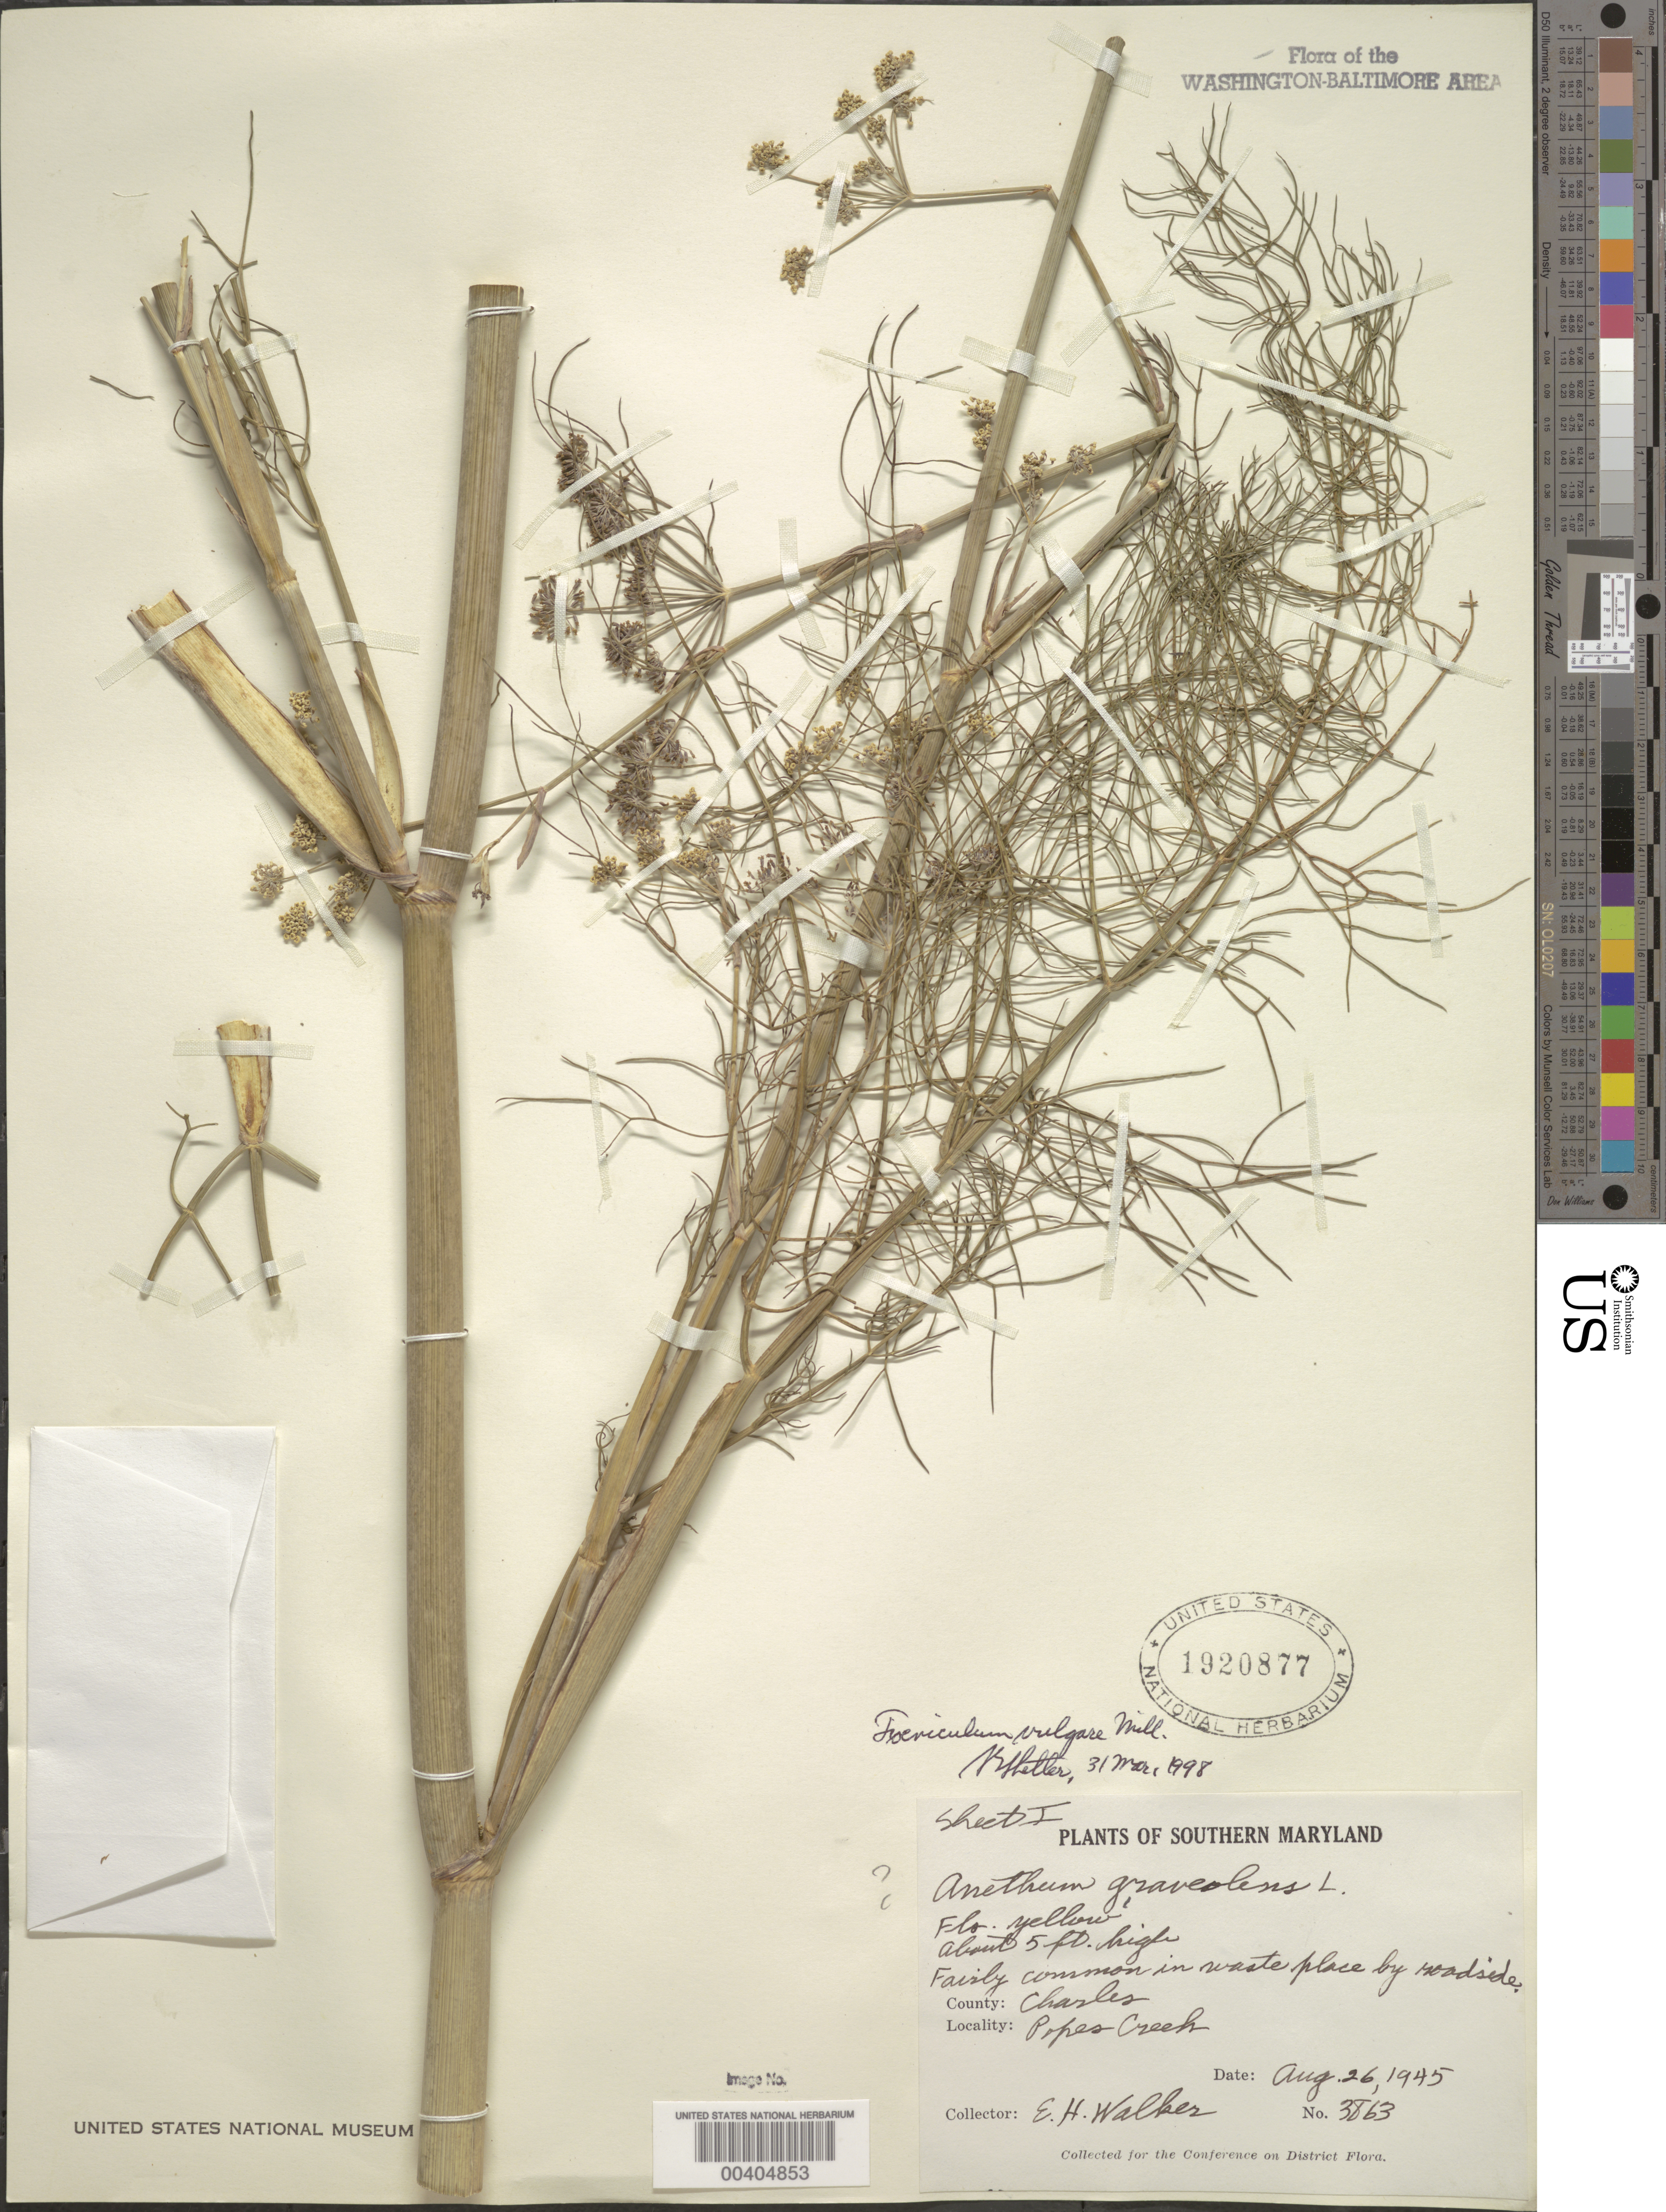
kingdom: Plantae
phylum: Tracheophyta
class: Magnoliopsida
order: Apiales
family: Apiaceae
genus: Foeniculum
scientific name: Foeniculum vulgare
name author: Mill.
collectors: E. H. Walker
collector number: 3863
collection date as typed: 26 Aug 1945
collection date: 1945-08-26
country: United States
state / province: Maryland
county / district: Charles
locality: Popes Creek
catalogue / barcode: US 1920877